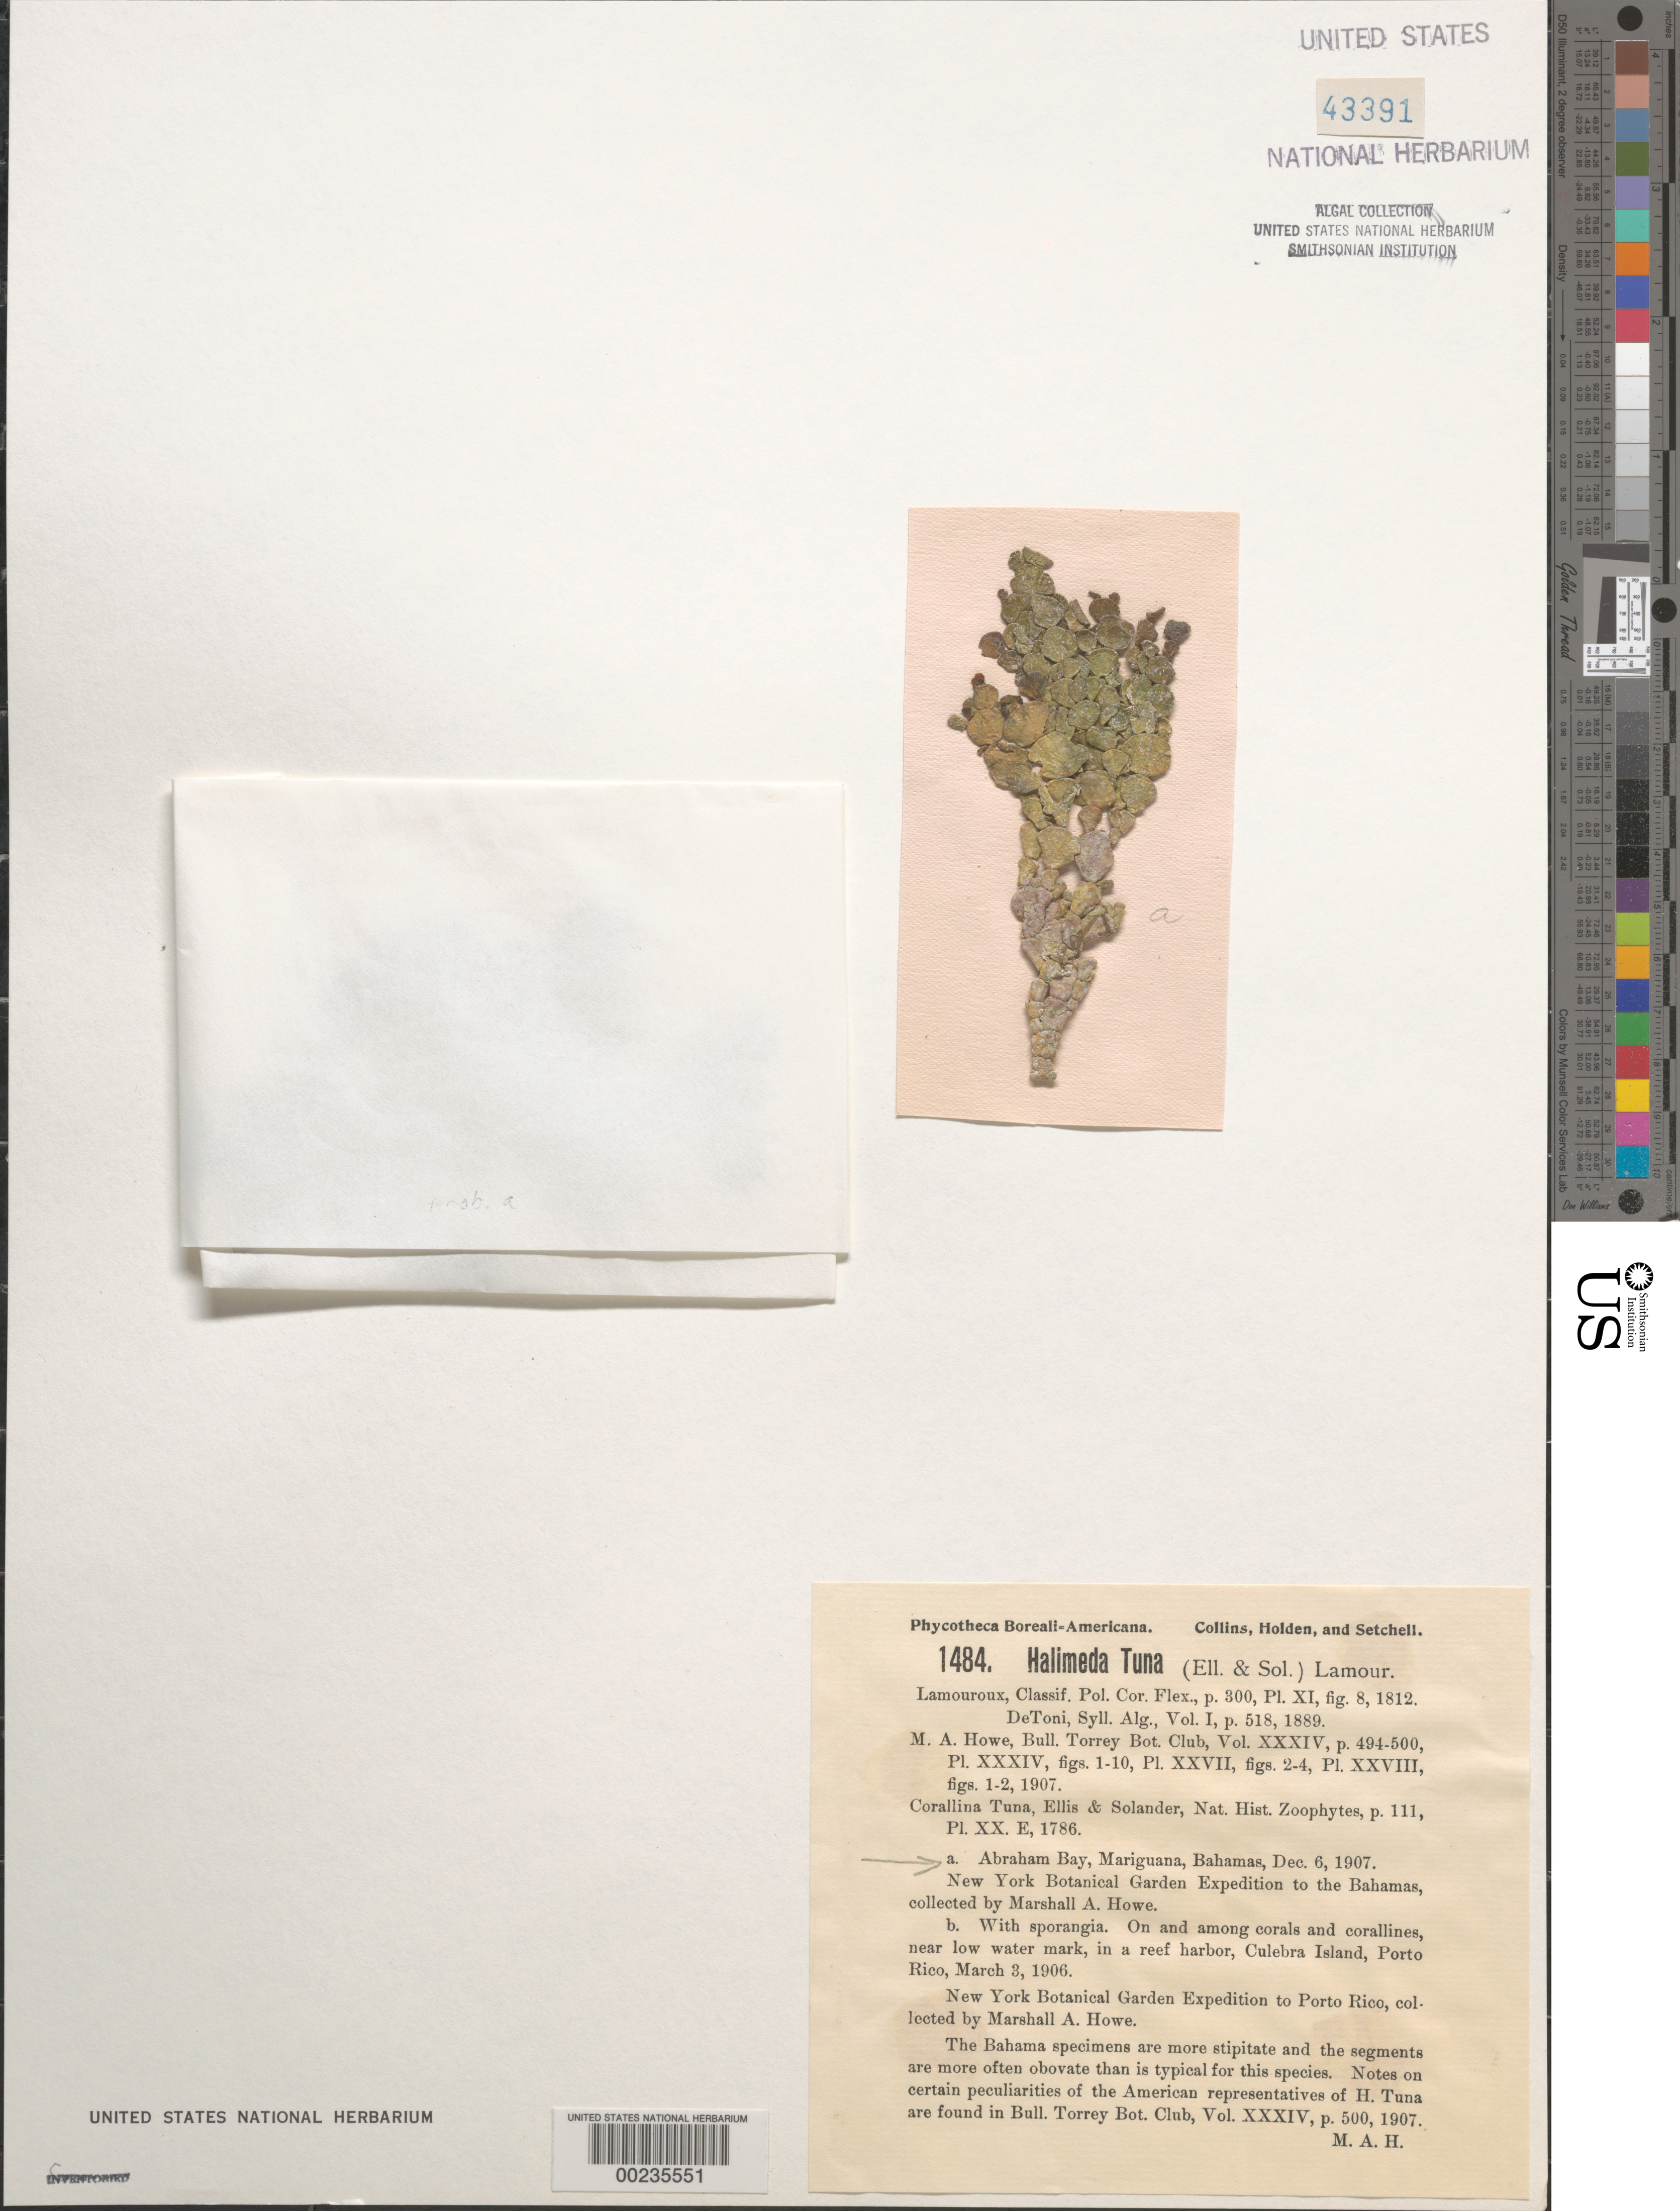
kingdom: Plantae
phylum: Chlorophyta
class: Ulvophyceae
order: Bryopsidales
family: Halimedaceae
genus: Halimeda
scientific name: Halimeda tuna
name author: (J. Ellis & Sol.) J.V.Lamouroux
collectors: M. A. Howe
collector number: PB-A 1484a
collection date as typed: December 6, 1907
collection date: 1907-12-06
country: Bahamas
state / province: Mayaguana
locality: Abraham bay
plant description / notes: Collins, Holden & Setchell, Phycotheca Boreali-Americana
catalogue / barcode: US 43391